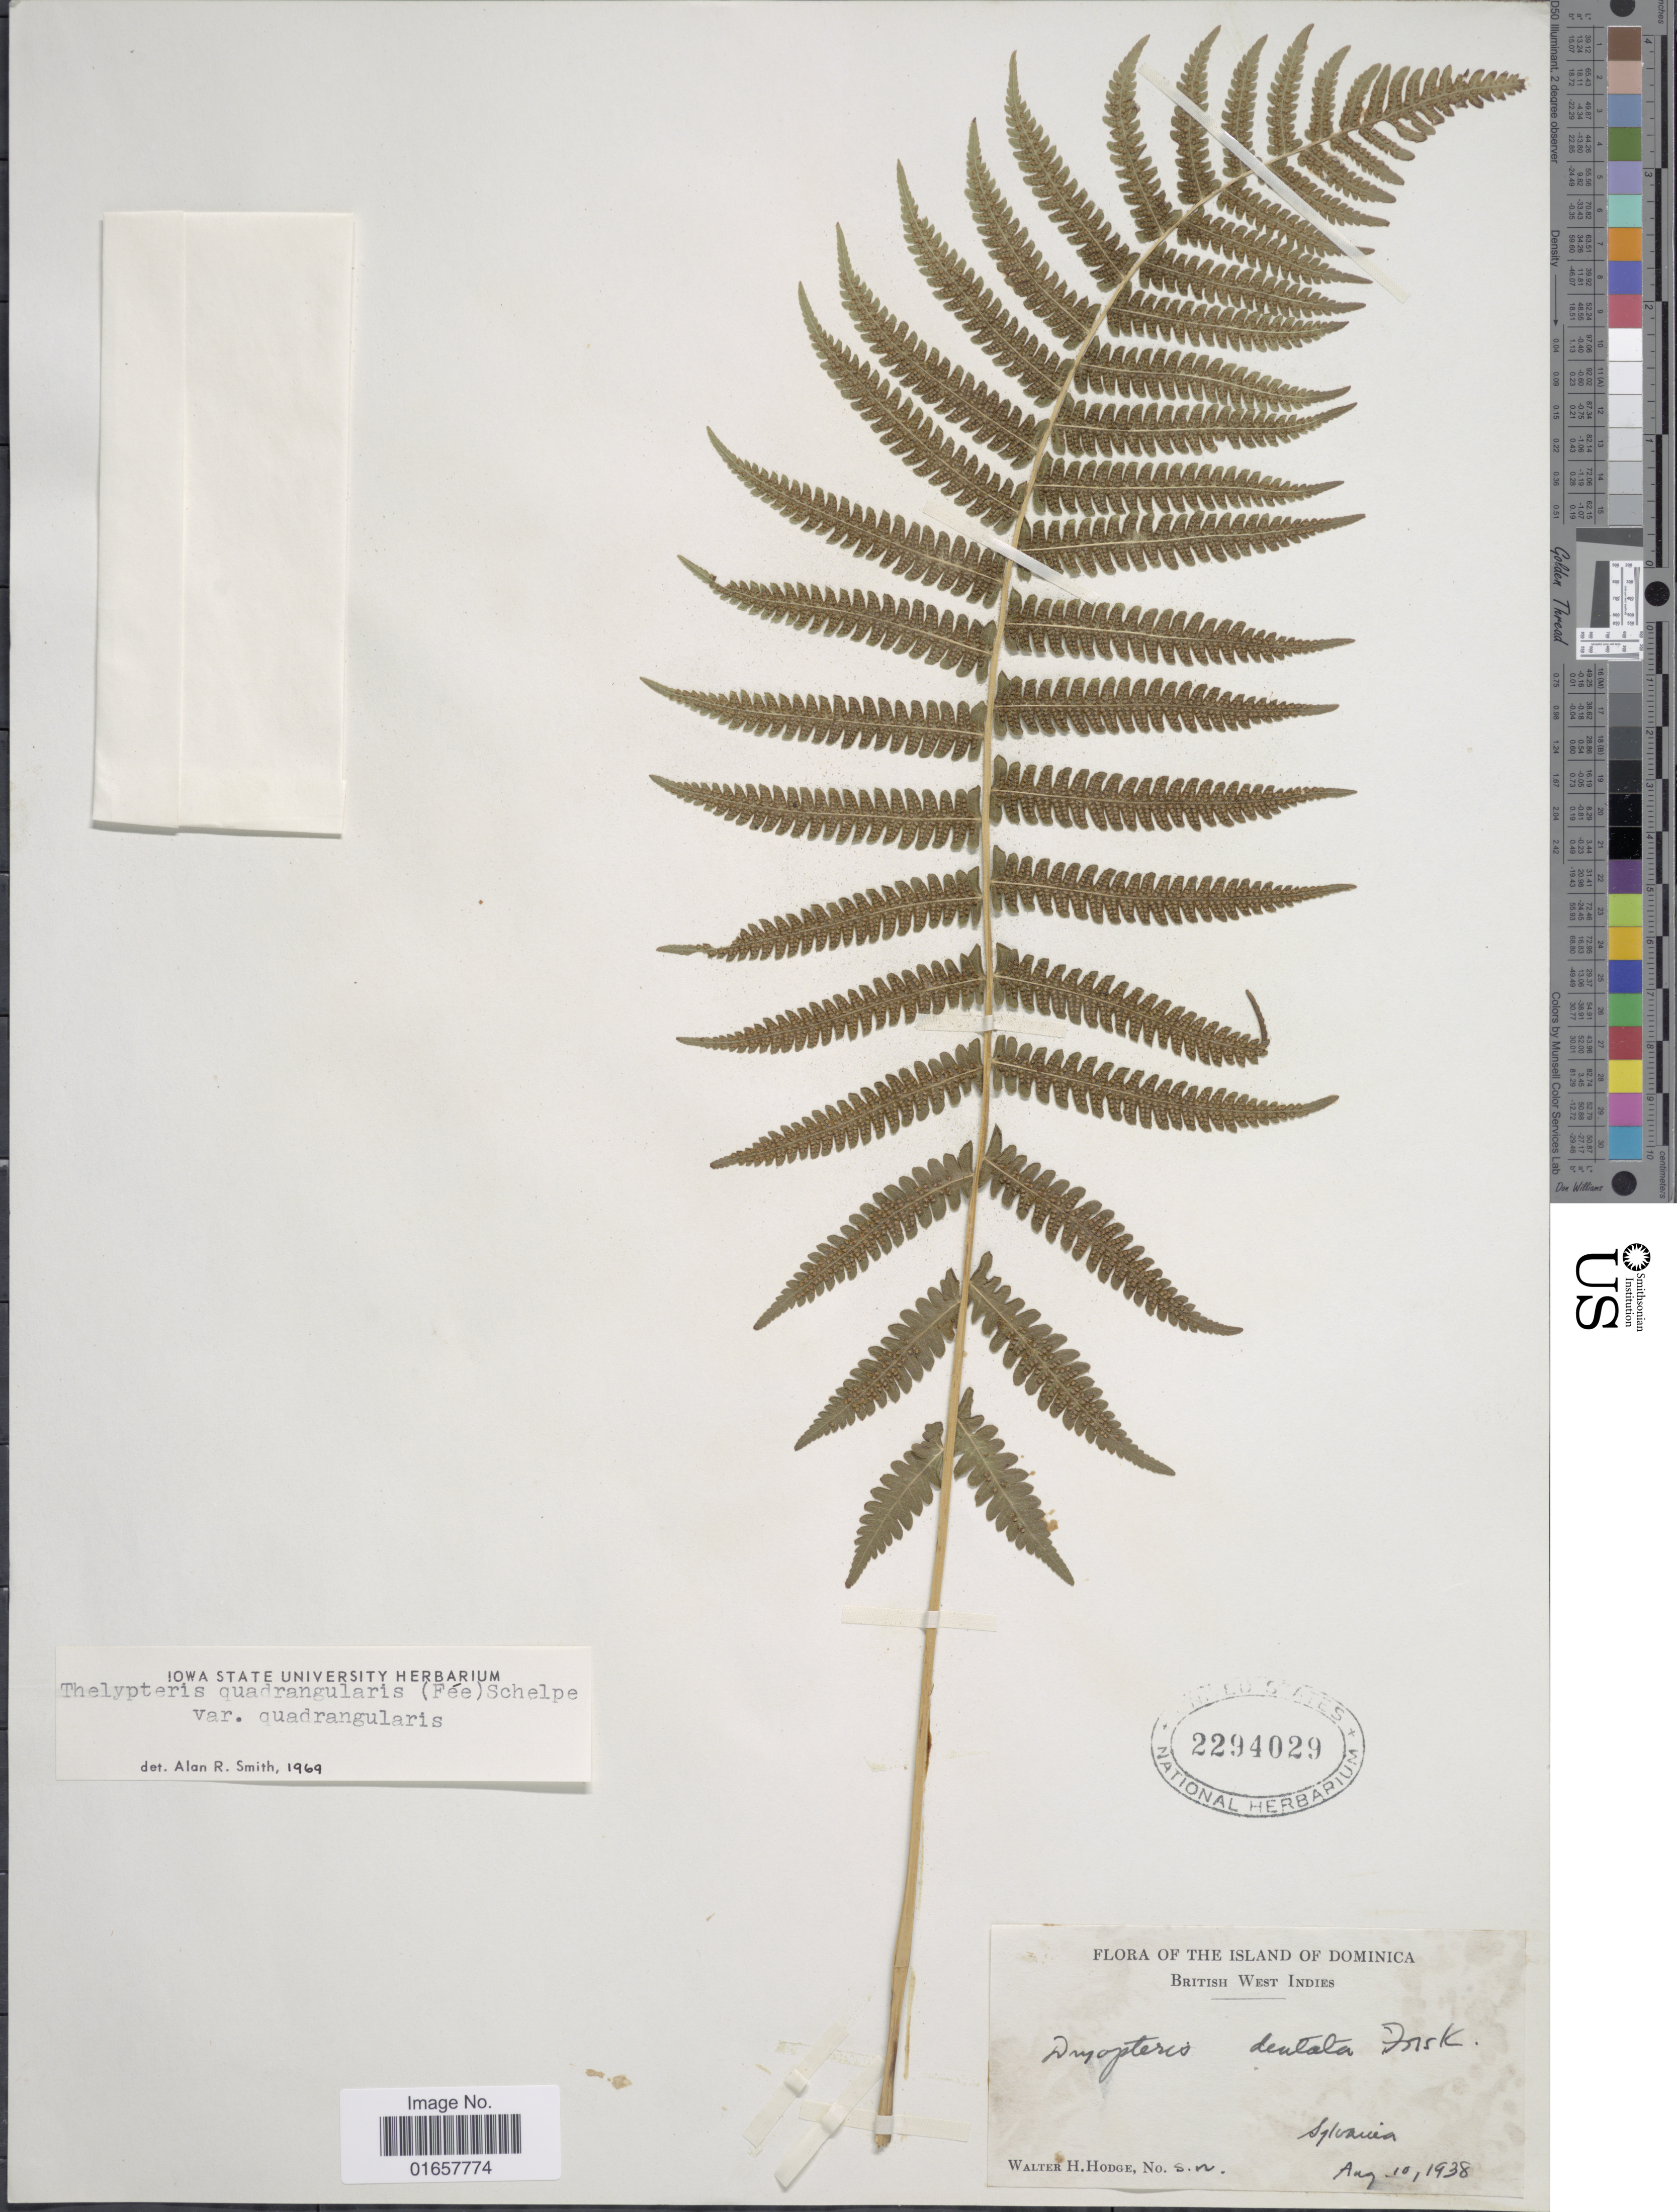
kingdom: Plantae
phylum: Tracheophyta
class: Polypodiopsida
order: Polypodiales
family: Thelypteridaceae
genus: Christella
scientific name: Christella hispidula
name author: (Decne.) Holttum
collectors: W. Hodge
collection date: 1938-08-10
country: Dominica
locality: The Island of Dominica, British West Indies, Sylvania.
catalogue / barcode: US 2294029